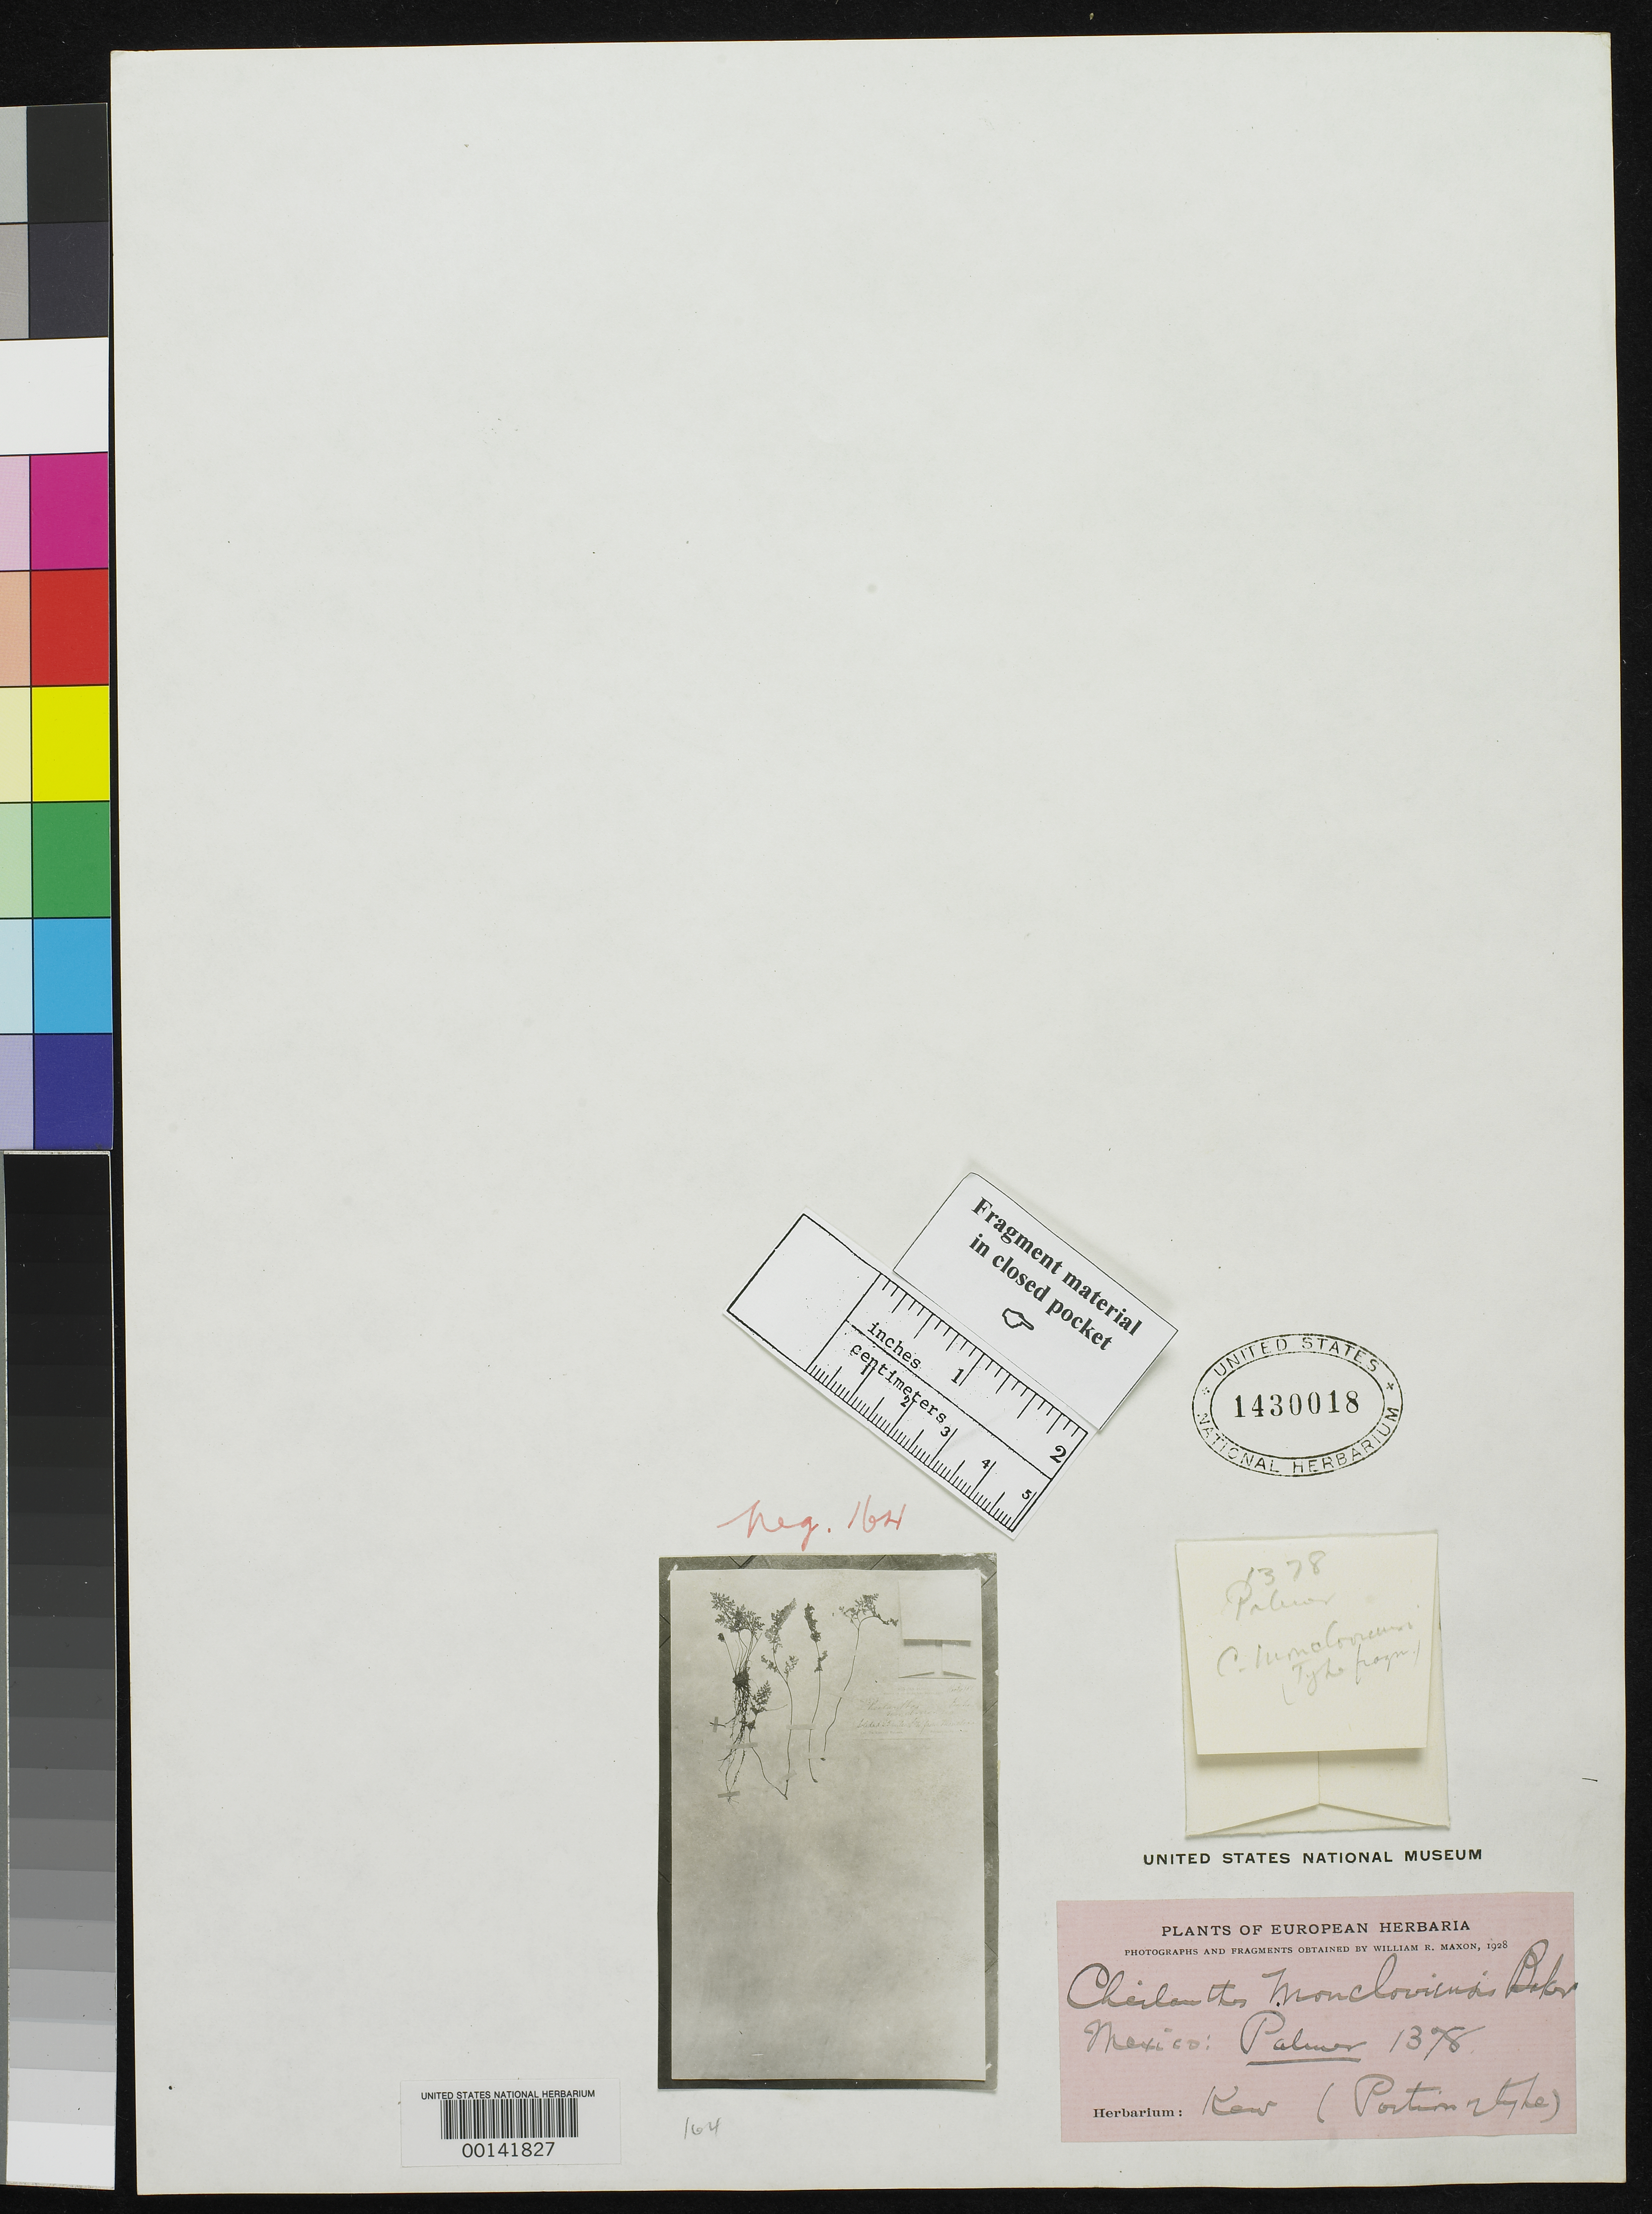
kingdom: Plantae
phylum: Tracheophyta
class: Polypodiopsida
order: Polypodiales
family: Pteridaceae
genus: Cheilanthes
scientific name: Cheilanthes moncloviensis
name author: Baker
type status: Isotype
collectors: E. Palmer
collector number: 1378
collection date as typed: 1880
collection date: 1880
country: Mexico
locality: E of Monserrat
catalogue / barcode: US 1430018